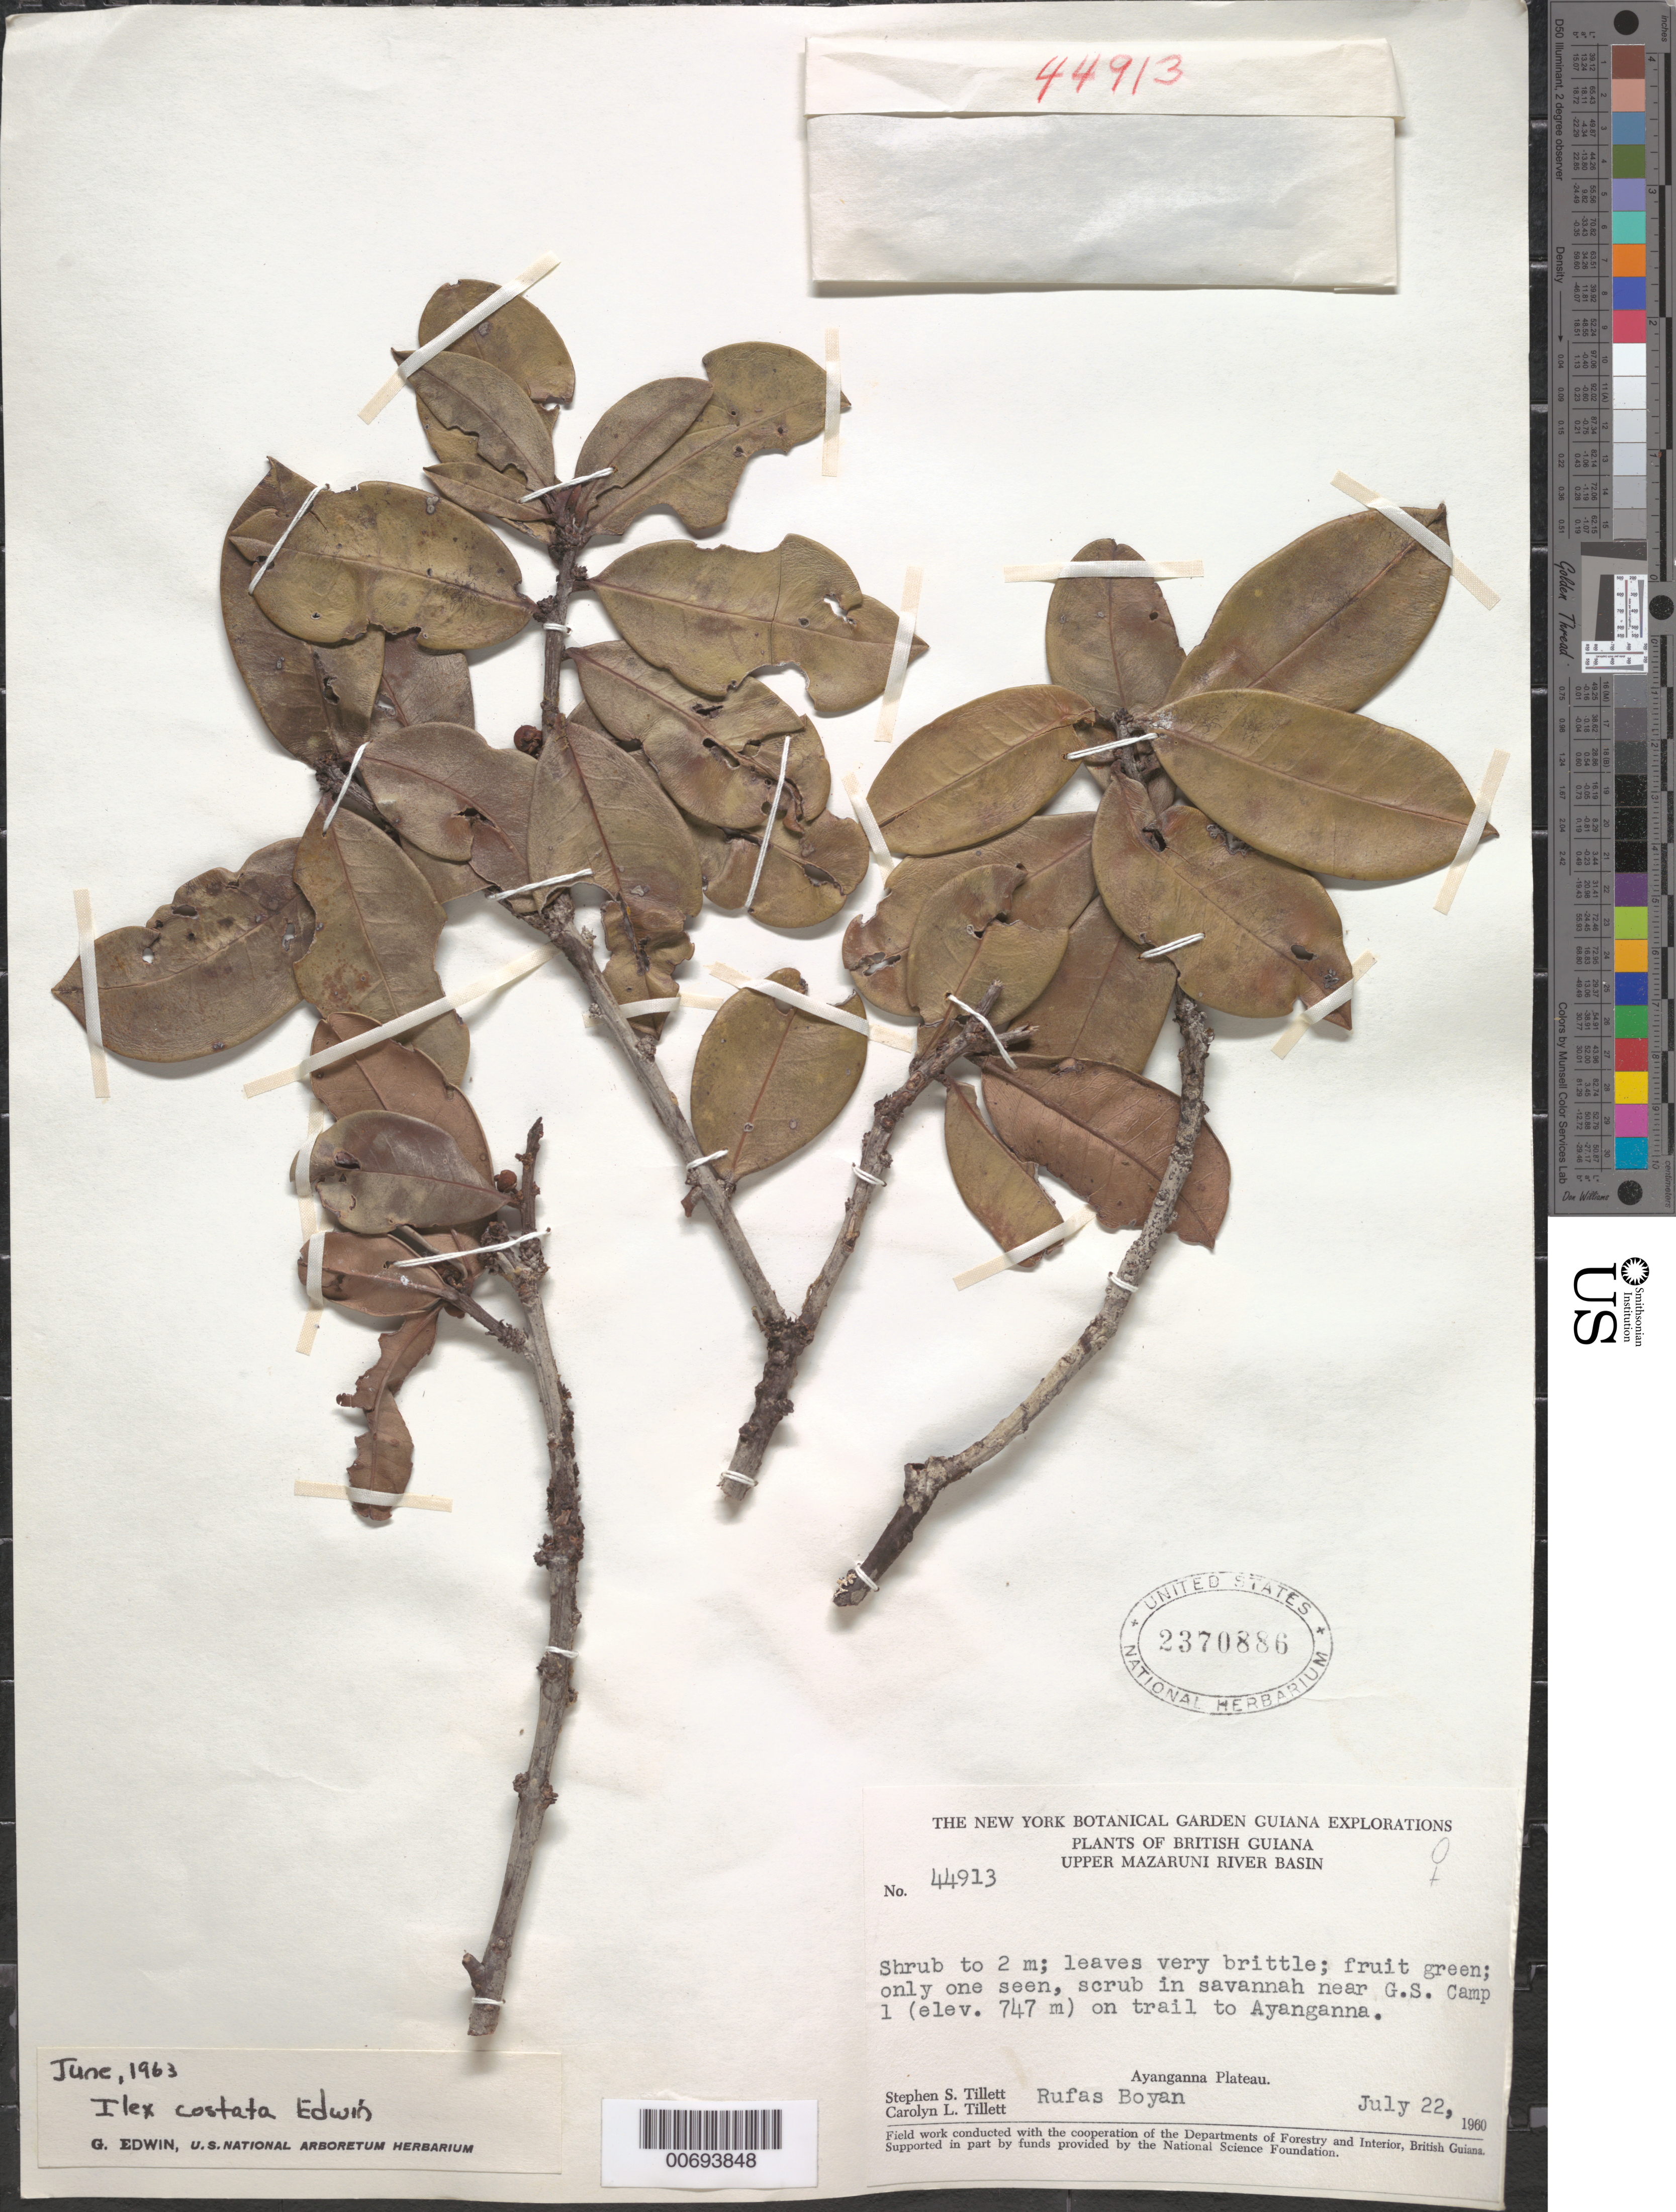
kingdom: Plantae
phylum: Tracheophyta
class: Magnoliopsida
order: Aquifoliales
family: Aquifoliaceae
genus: Ilex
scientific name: Ilex costata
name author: Edwin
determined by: Edwin, G.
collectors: S. S. Tillett, C. L. Tillett & R. Boyan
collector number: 44913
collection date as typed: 22-Jul-60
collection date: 1960-07-22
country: Guyana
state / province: Cuyuni-Mazaruni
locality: Ayanganna Plateau; near G.S. Camp 1 on trail to Ayanganna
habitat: Scrub in savanna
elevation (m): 747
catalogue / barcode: US 2370886